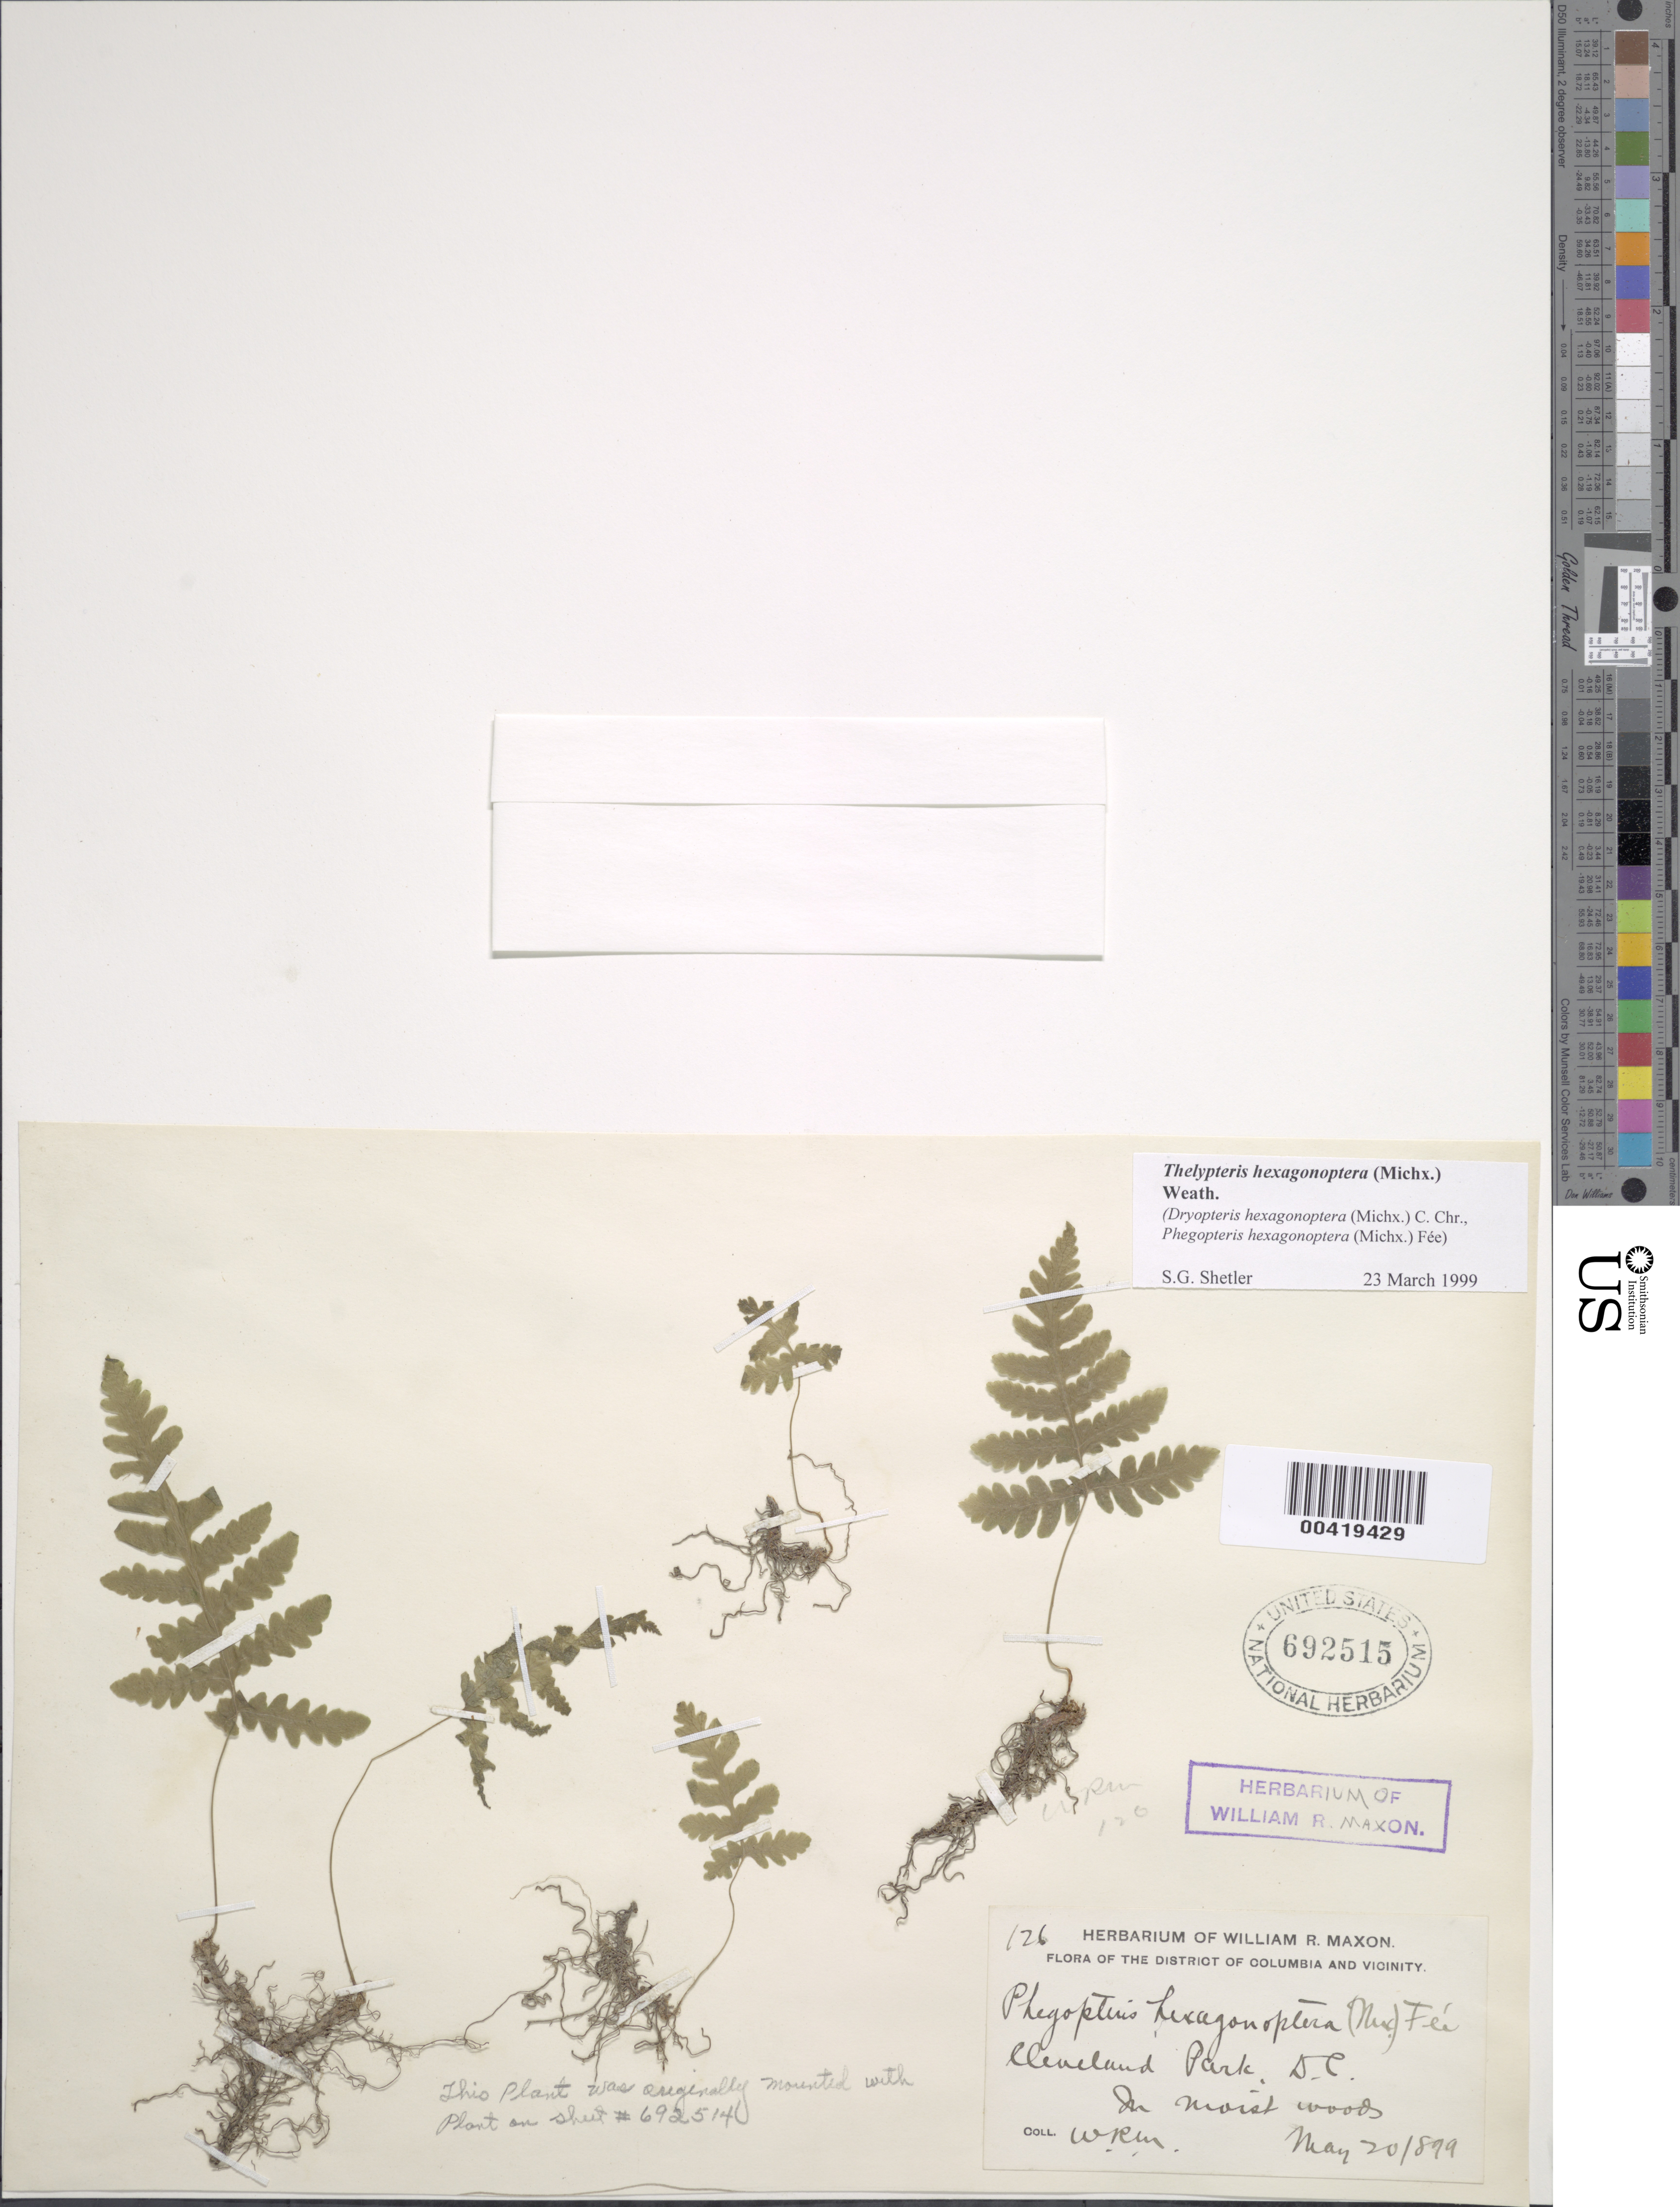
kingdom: Plantae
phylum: Tracheophyta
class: Polypodiopsida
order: Polypodiales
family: Thelypteridaceae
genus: Phegopteris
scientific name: Phegopteris hexagonoptera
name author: (Michx.) Fée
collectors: W. R. Maxon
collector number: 126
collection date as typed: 20 May 1899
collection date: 1899-05-20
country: United States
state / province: District of Columbia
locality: Cleveland Park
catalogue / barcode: US 692515